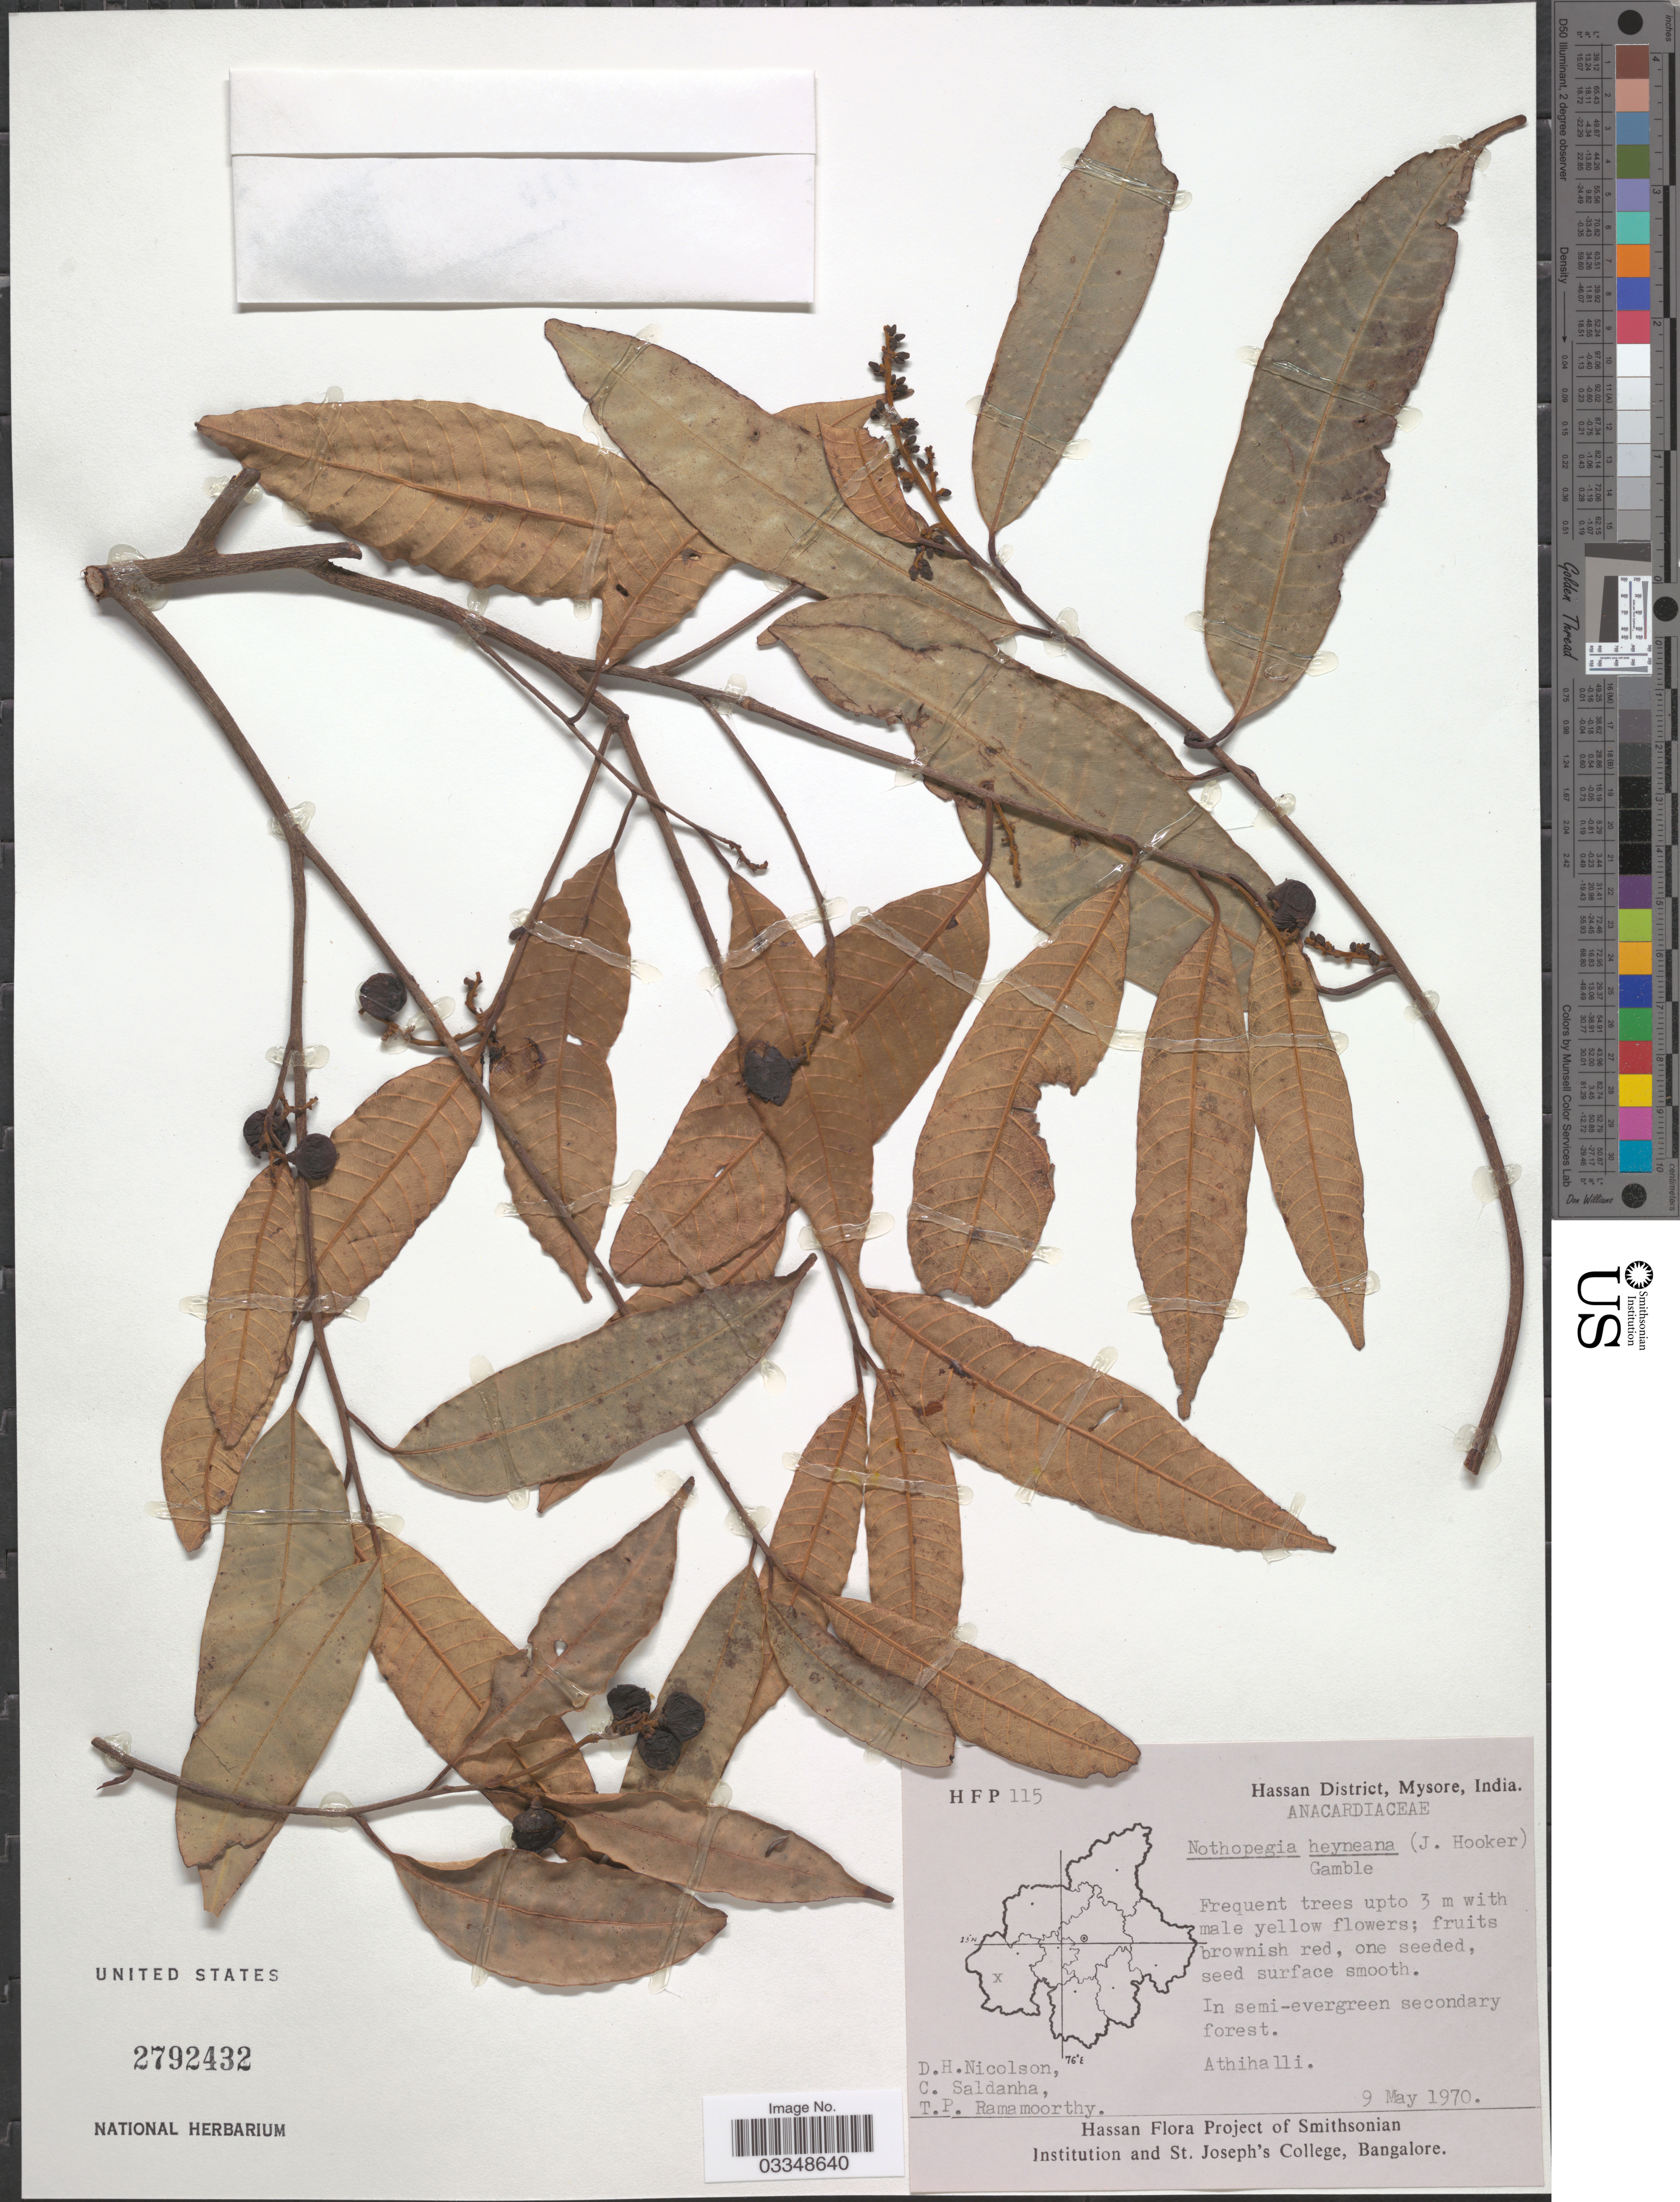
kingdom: Plantae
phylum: Tracheophyta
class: Magnoliopsida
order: Sapindales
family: Anacardiaceae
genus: Nothopegia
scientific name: Nothopegia heyneana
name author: Gamble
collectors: D. H. Nicolson, C. Saldanha & T. P. Ramamoorthy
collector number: HFP 115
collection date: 1970-05-09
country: India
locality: Hassan District, Mysore. Athihalli.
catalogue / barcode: US 2792432